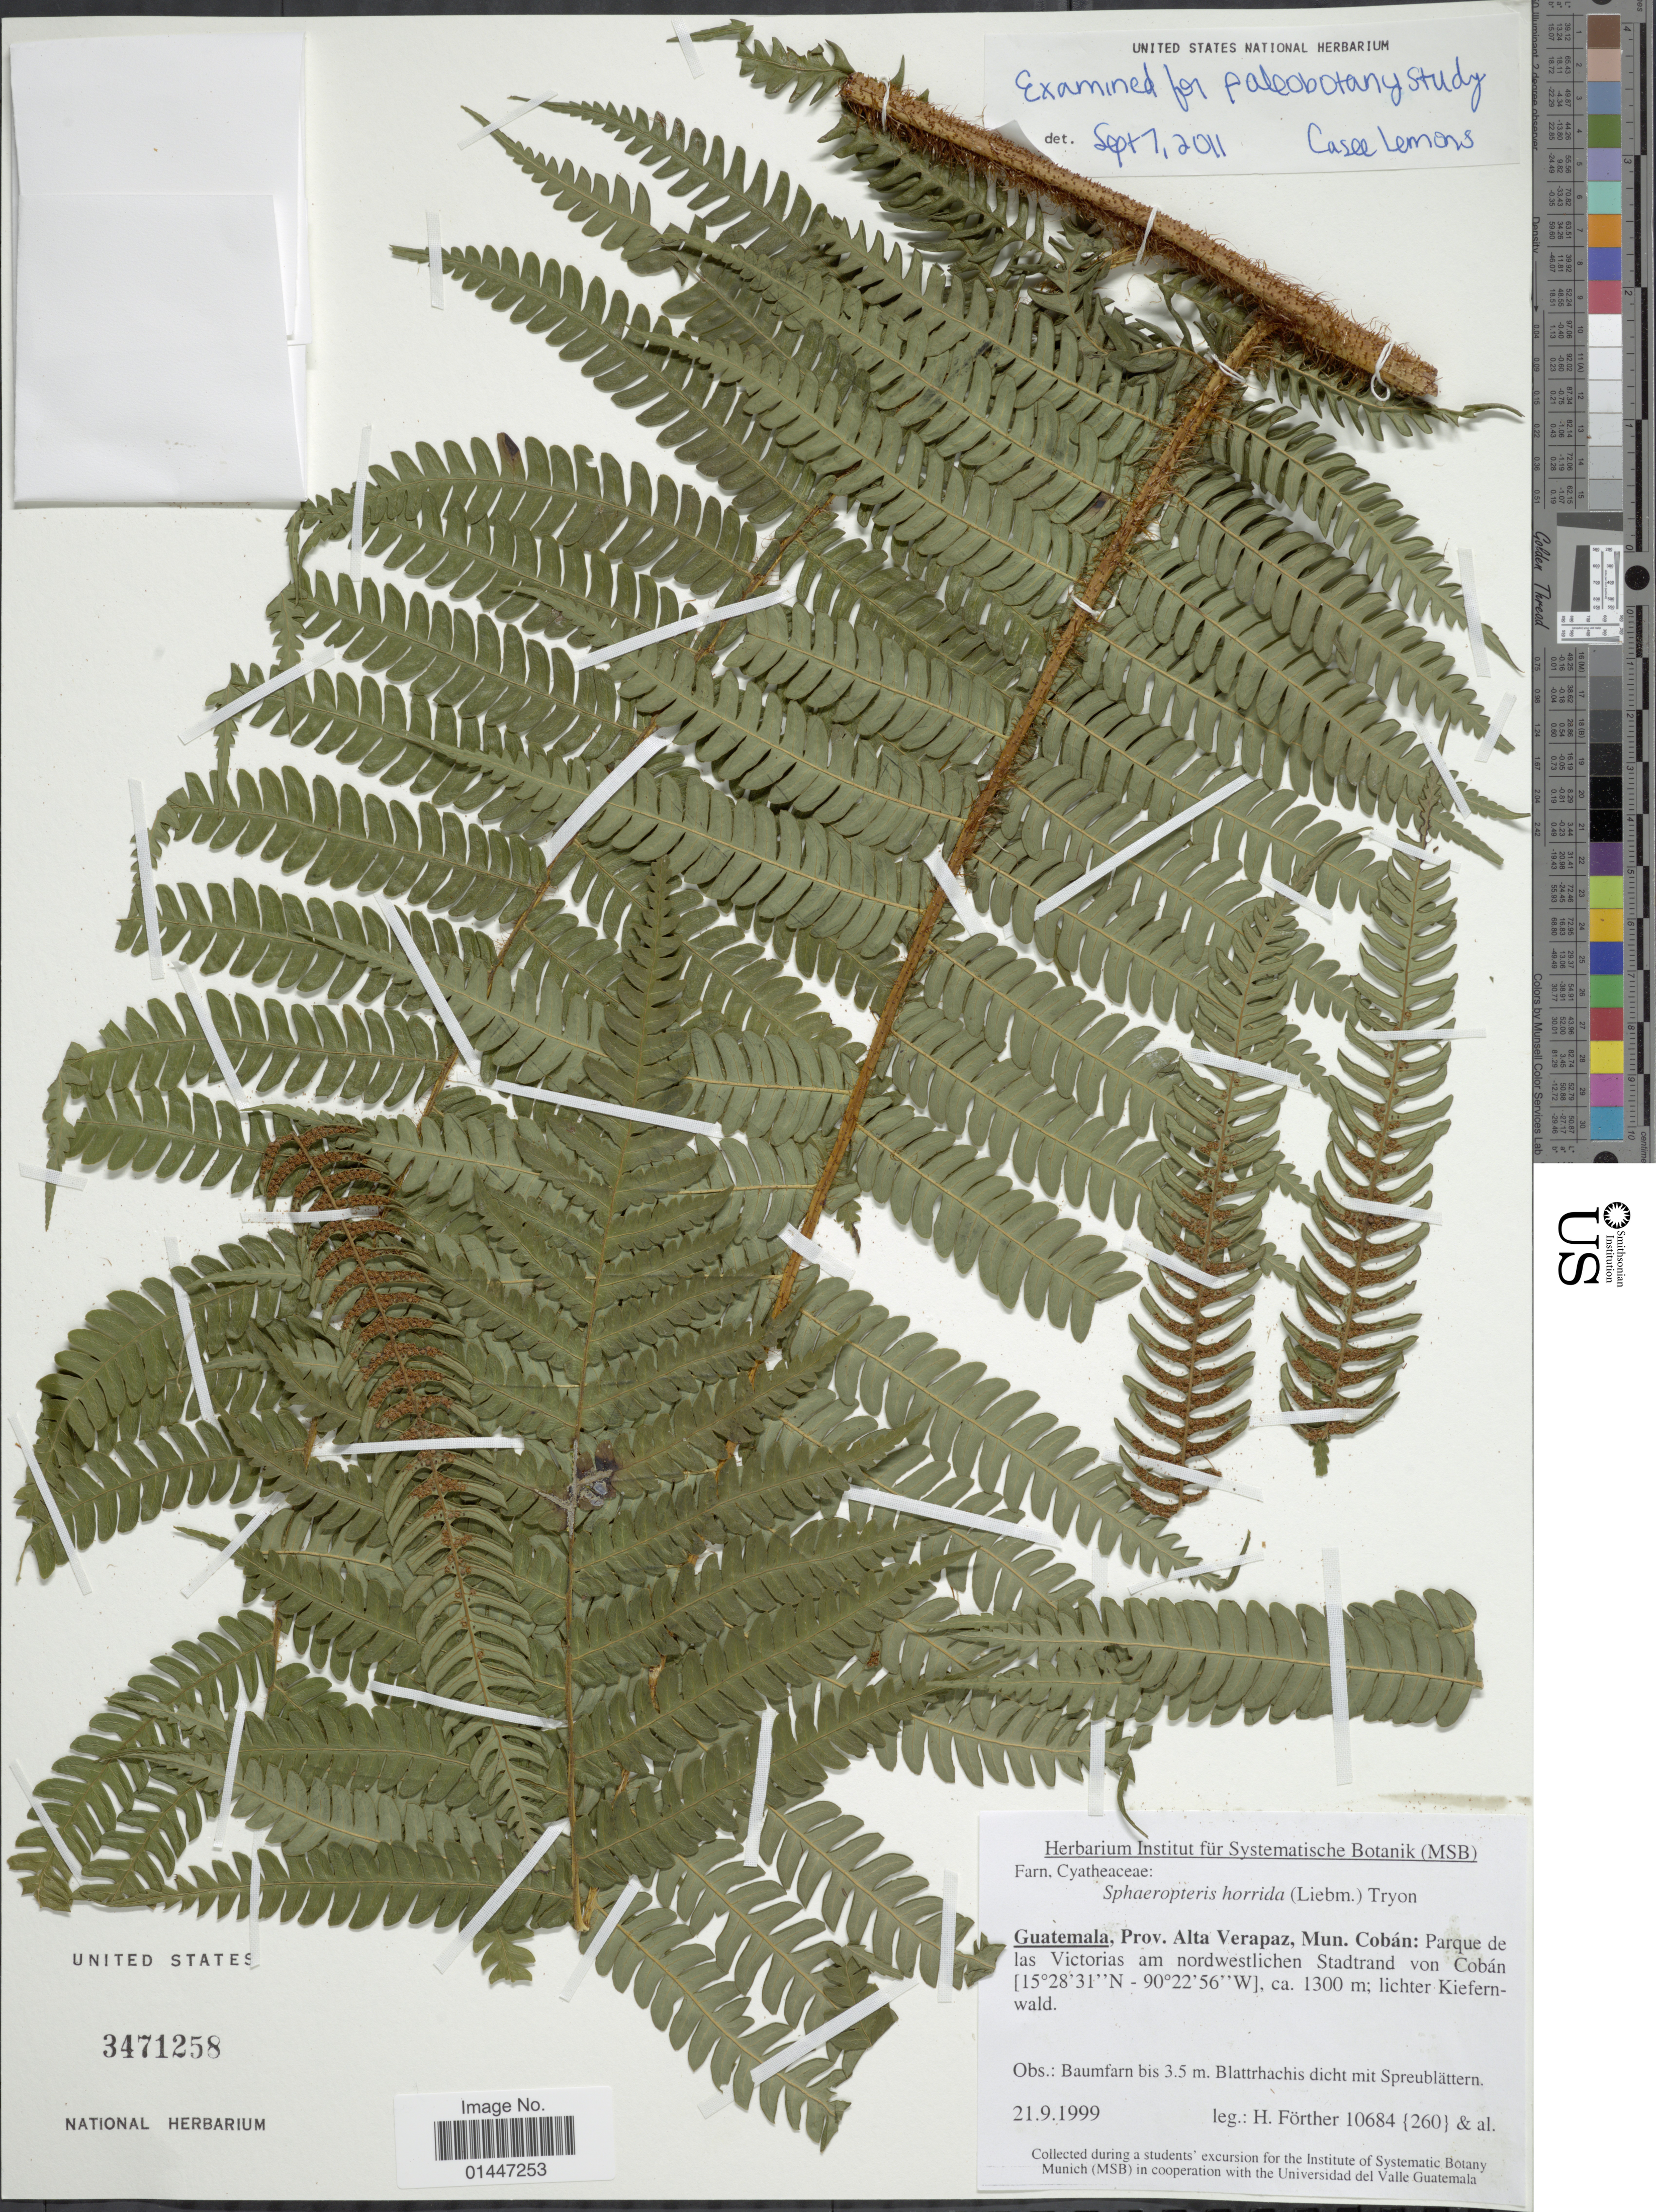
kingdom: Plantae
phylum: Tracheophyta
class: Polypodiopsida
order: Cyatheales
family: Cyatheaceae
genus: Sphaeropteris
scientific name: Sphaeropteris horrida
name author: (Liebm.) R.M. Tryon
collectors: H. Förther & et al.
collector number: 10684 {260}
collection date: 1999-09-21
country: Guatemala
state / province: Alta Verapaz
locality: Prov. Alta Verapaz, Mun. Coban: Parque de las Victorias am nordwestlichen Stadtrand von Coban; lichter Kiefernwald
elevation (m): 1300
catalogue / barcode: US 3471258